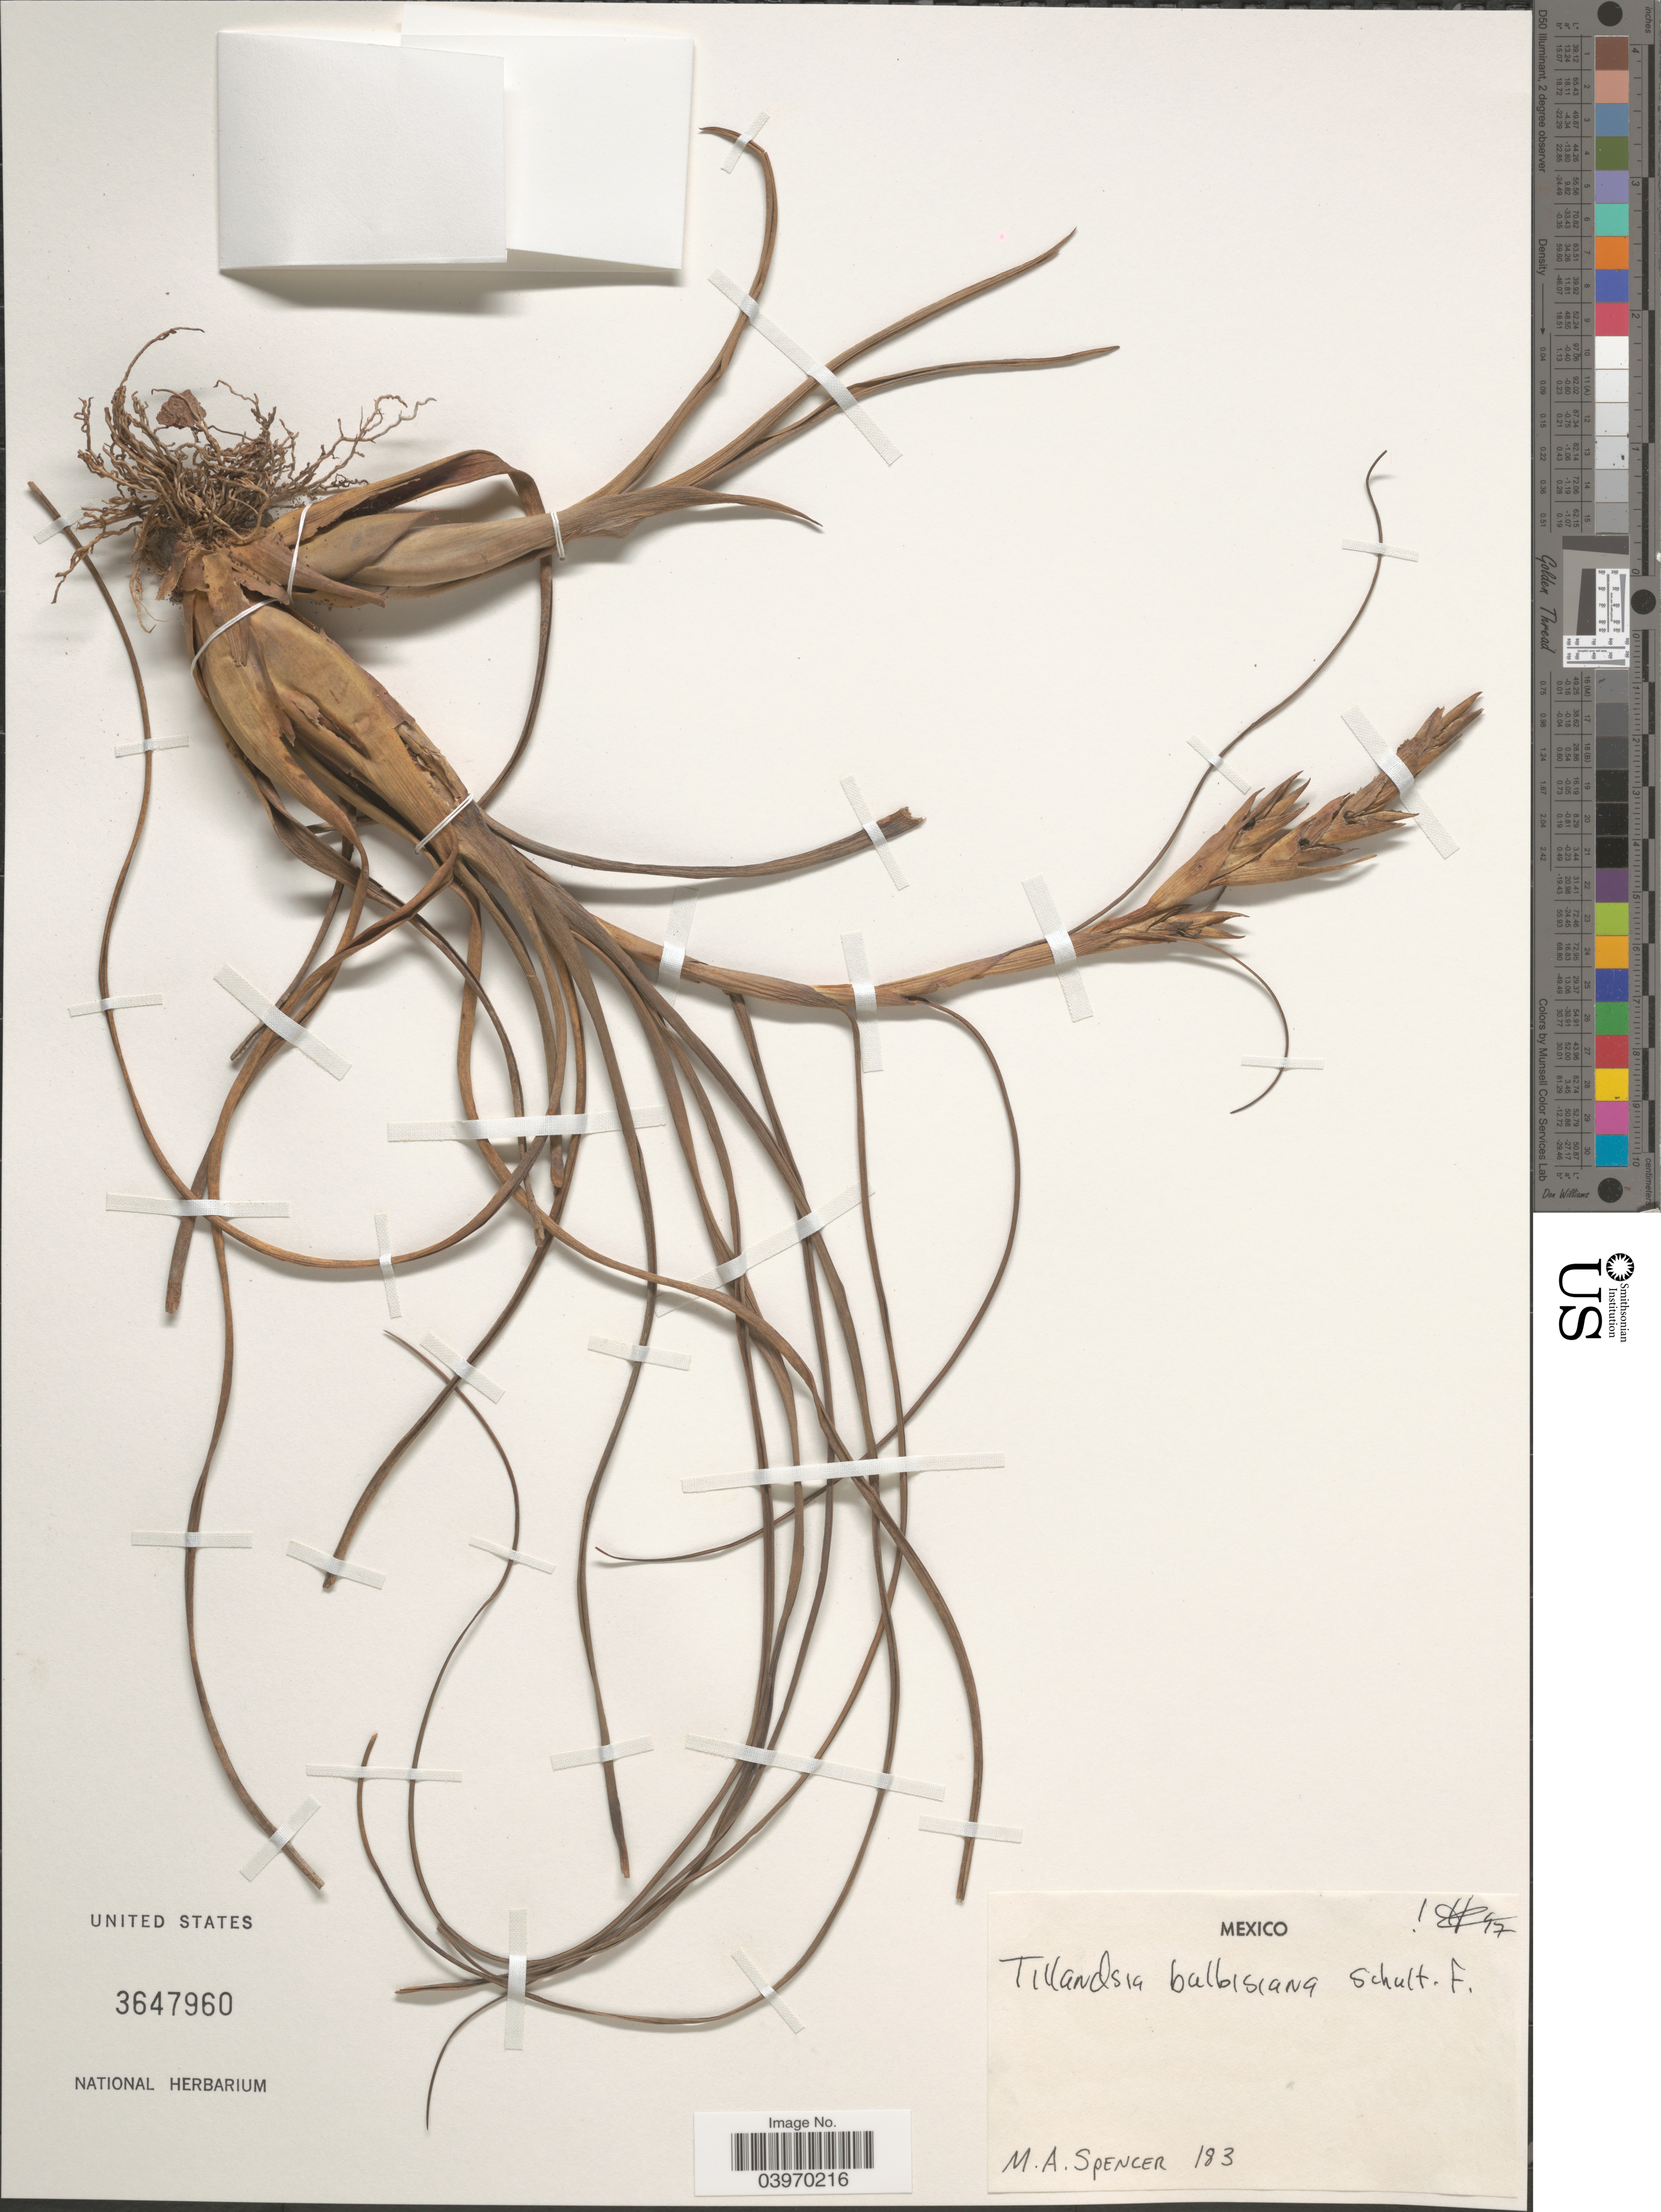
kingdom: Plantae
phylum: Tracheophyta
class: Liliopsida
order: Poales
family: Bromeliaceae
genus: Tillandsia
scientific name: Tillandsia balbisiana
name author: Schult. f.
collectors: M. A. H. Spencer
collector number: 183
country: Mexico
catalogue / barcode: US 3647960